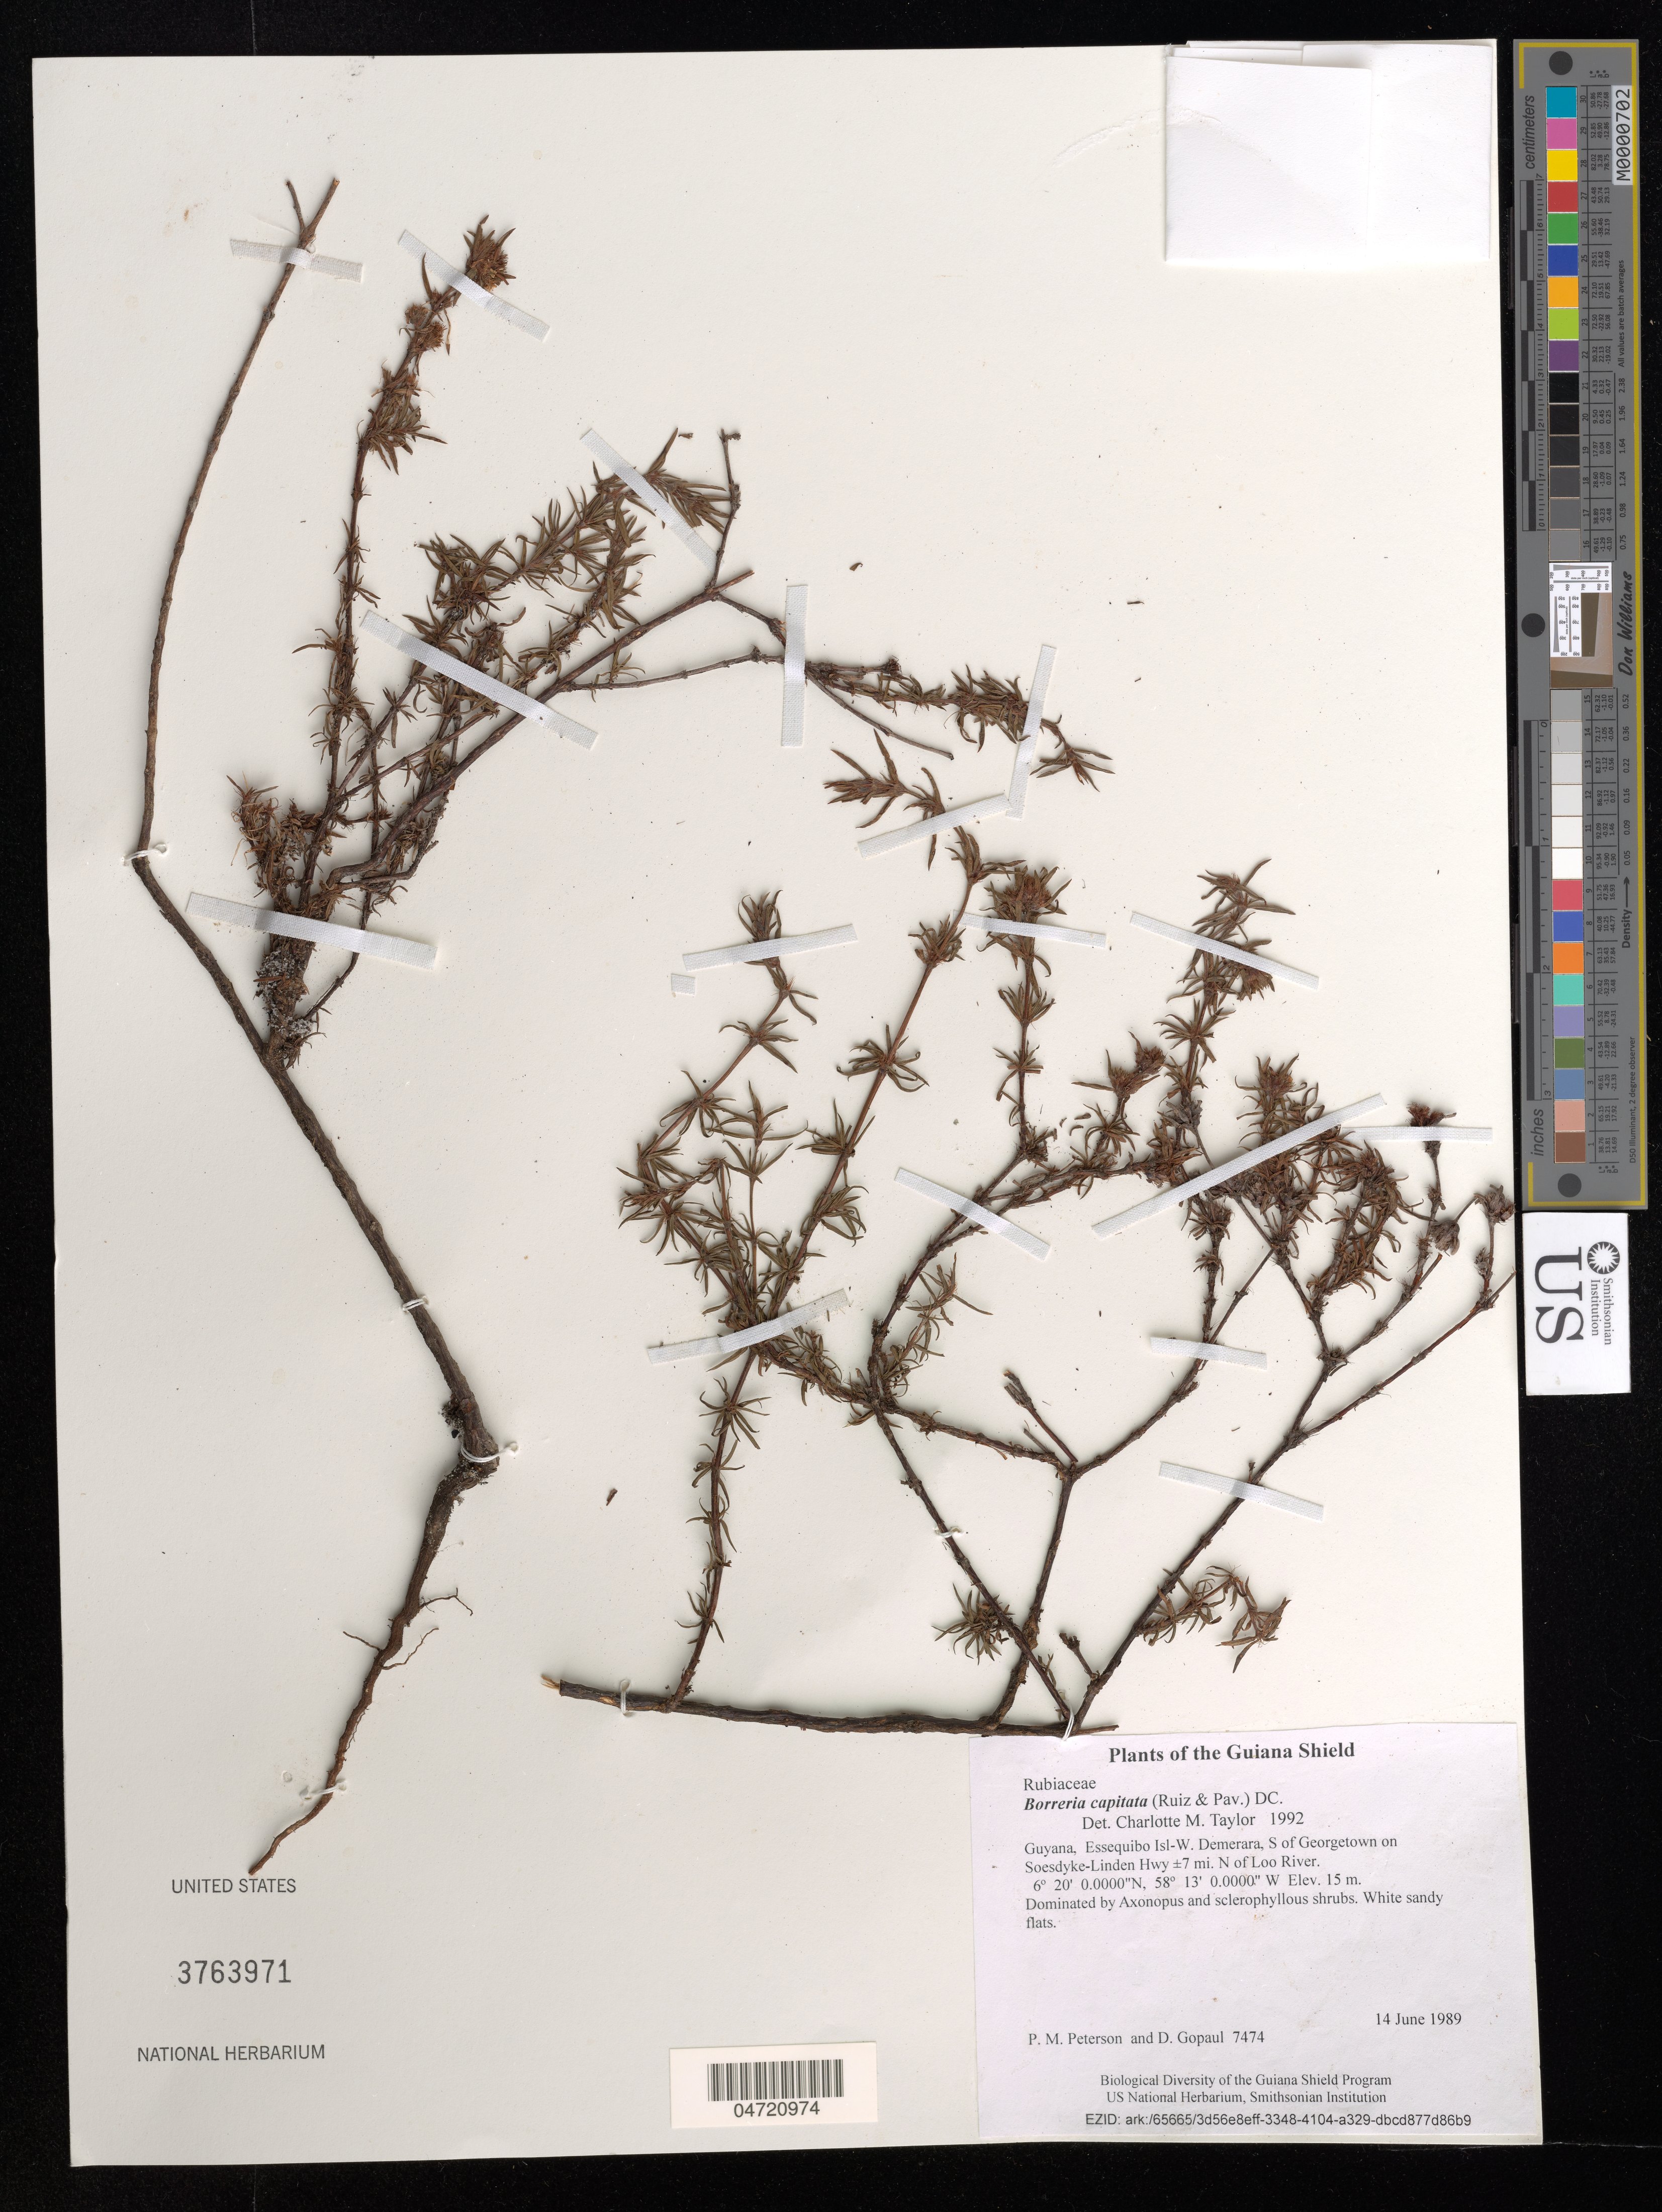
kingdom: Plantae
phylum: Tracheophyta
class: Magnoliopsida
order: Gentianales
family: Rubiaceae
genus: Borreria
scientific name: Borreria capitata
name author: (Ruiz & Pav.) DC.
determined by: Taylor, Charlotte M.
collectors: P. M. Peterson & D. Gopaul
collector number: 7474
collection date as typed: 14 June 1989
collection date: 1989-06-14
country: Guyana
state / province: Essequibo Isl-W. Demerara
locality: S of Georgetown on Soesdyke-Linden Hwy ±7 mi. N of Loo River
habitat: Dominated by Axonopus and sclerophyllous shrubs. White sandy flats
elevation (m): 15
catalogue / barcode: US 3763971